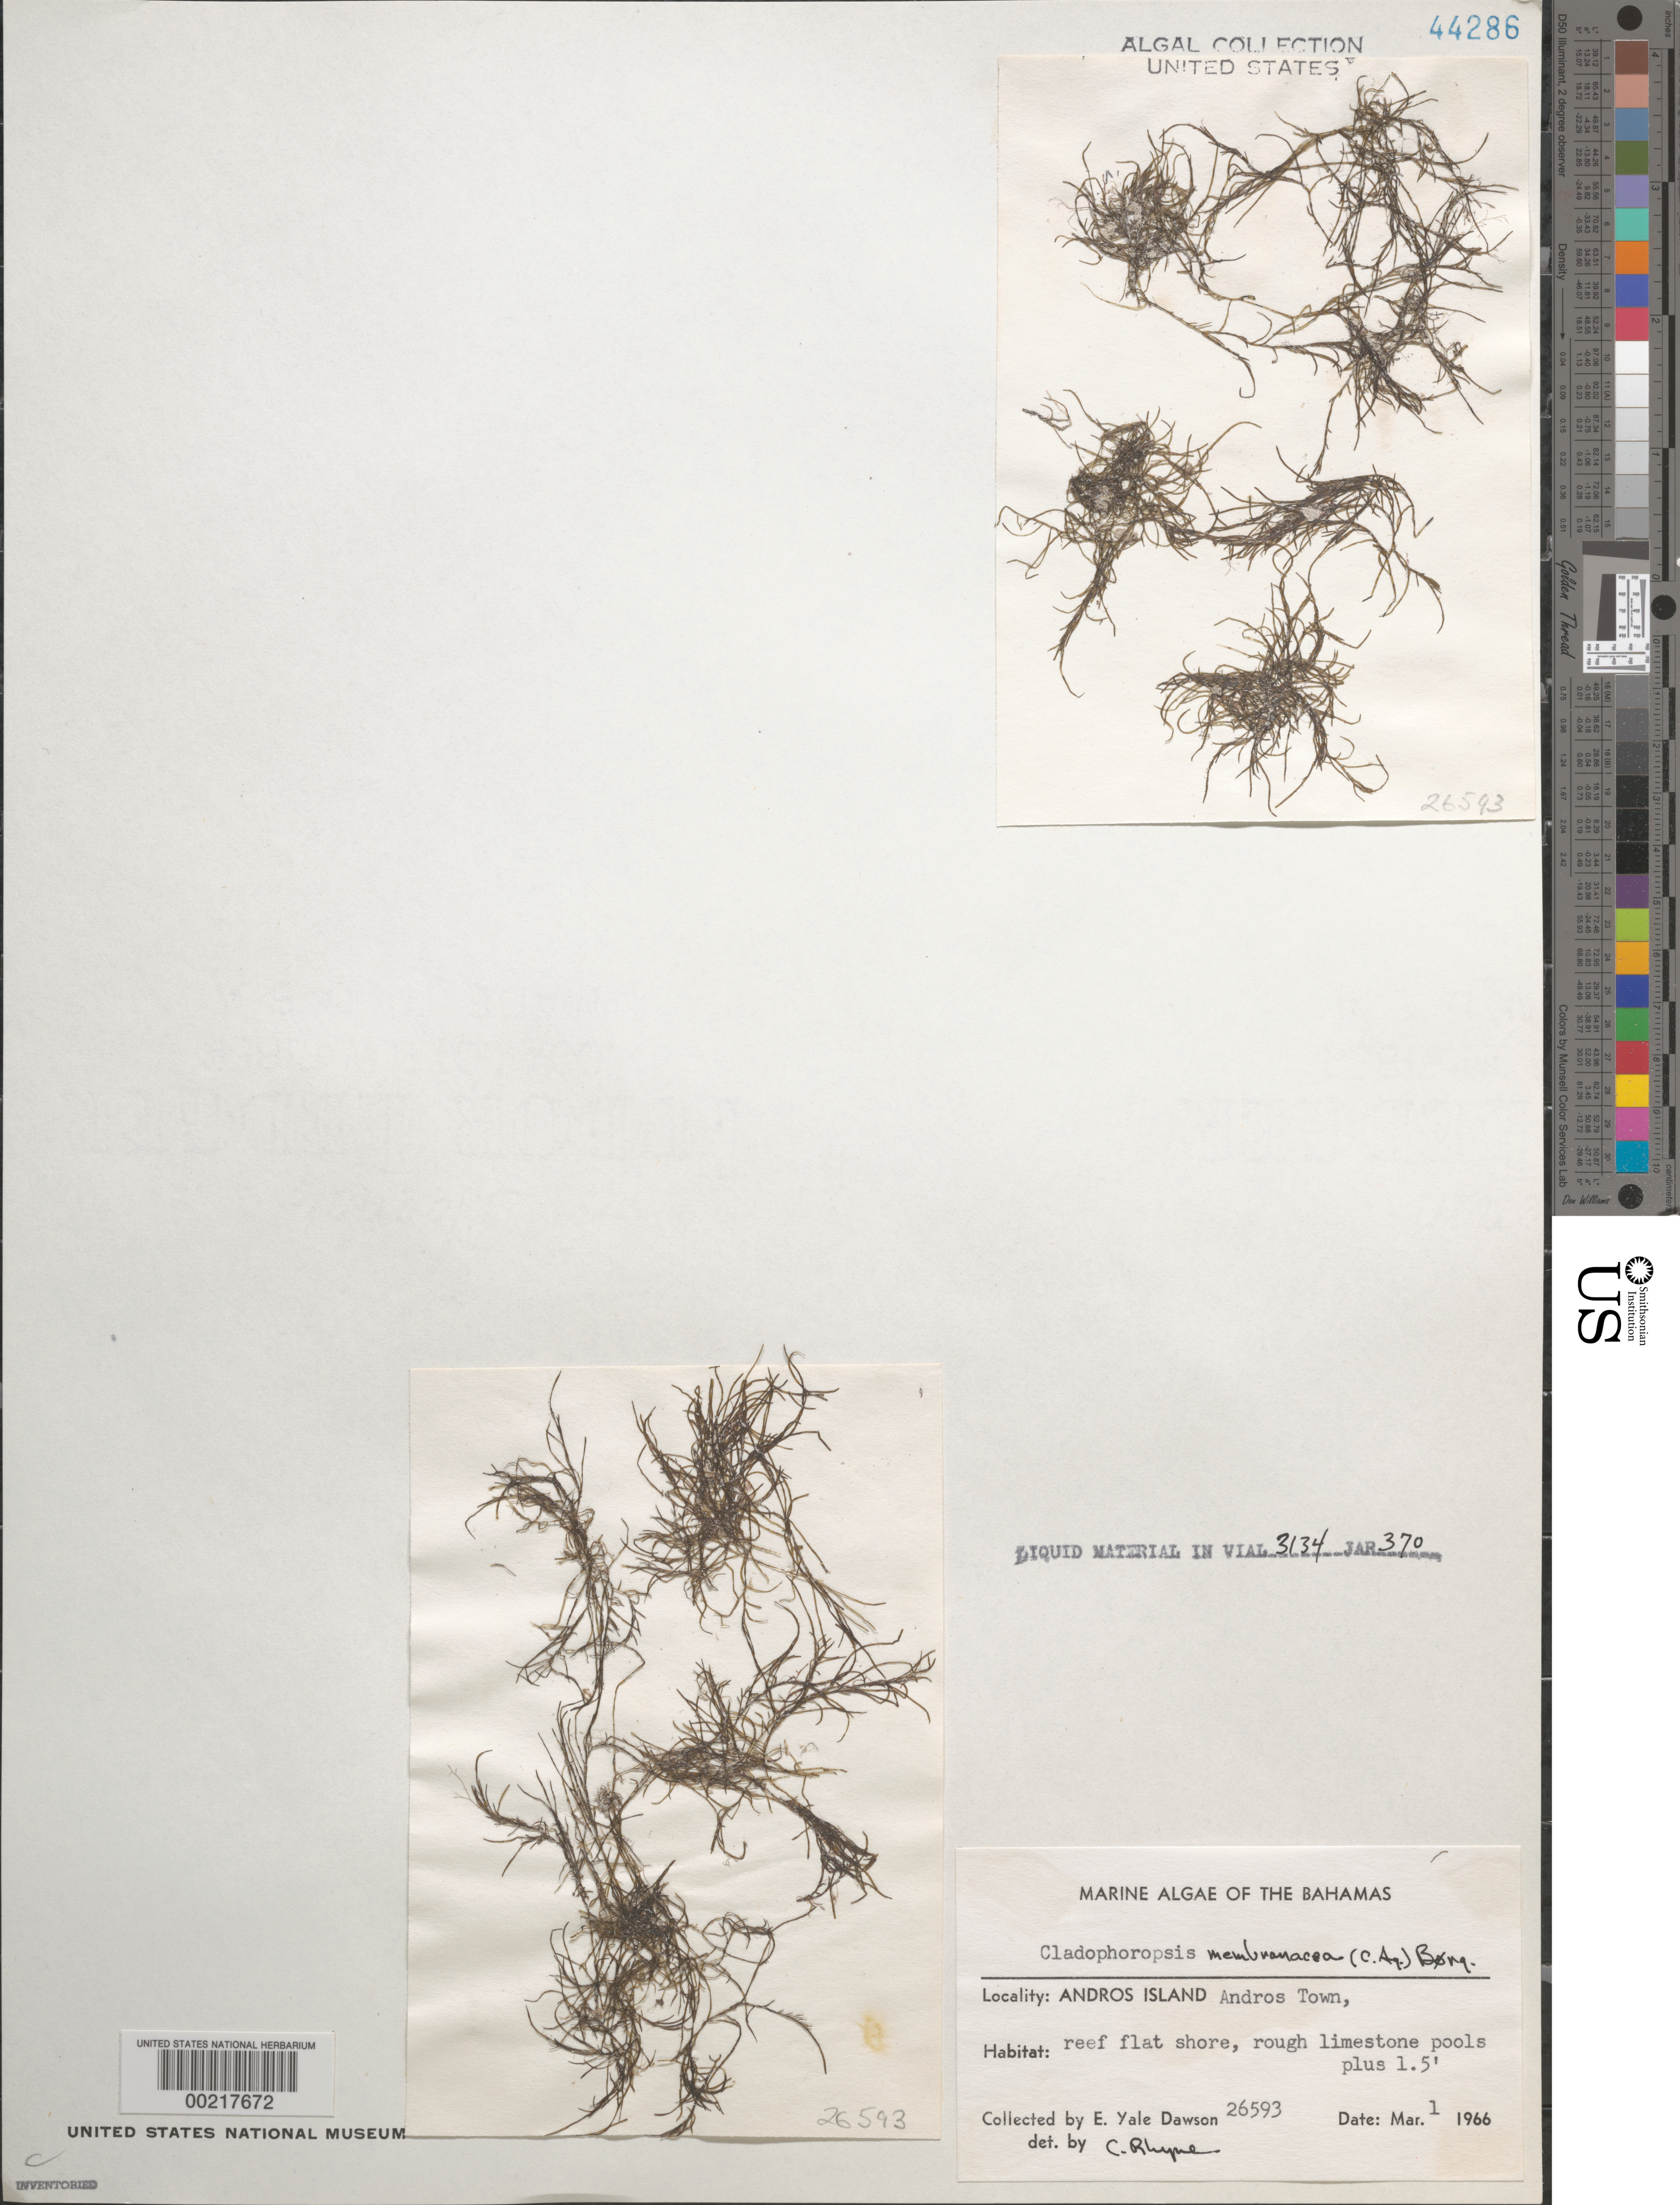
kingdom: Plantae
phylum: Chlorophyta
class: Ulvophyceae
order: Siphonocladales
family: Boodleaceae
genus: Cladophoropsis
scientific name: Cladophoropsis membranacea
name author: (Hofman-Bang) Børgesen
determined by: Rhyne, C. F.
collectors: E. Y. Dawson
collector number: EYD 26593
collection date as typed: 01 Mar 1966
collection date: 1966-03-01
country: Bahamas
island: Andros Island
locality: Andros Town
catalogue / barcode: US 44286